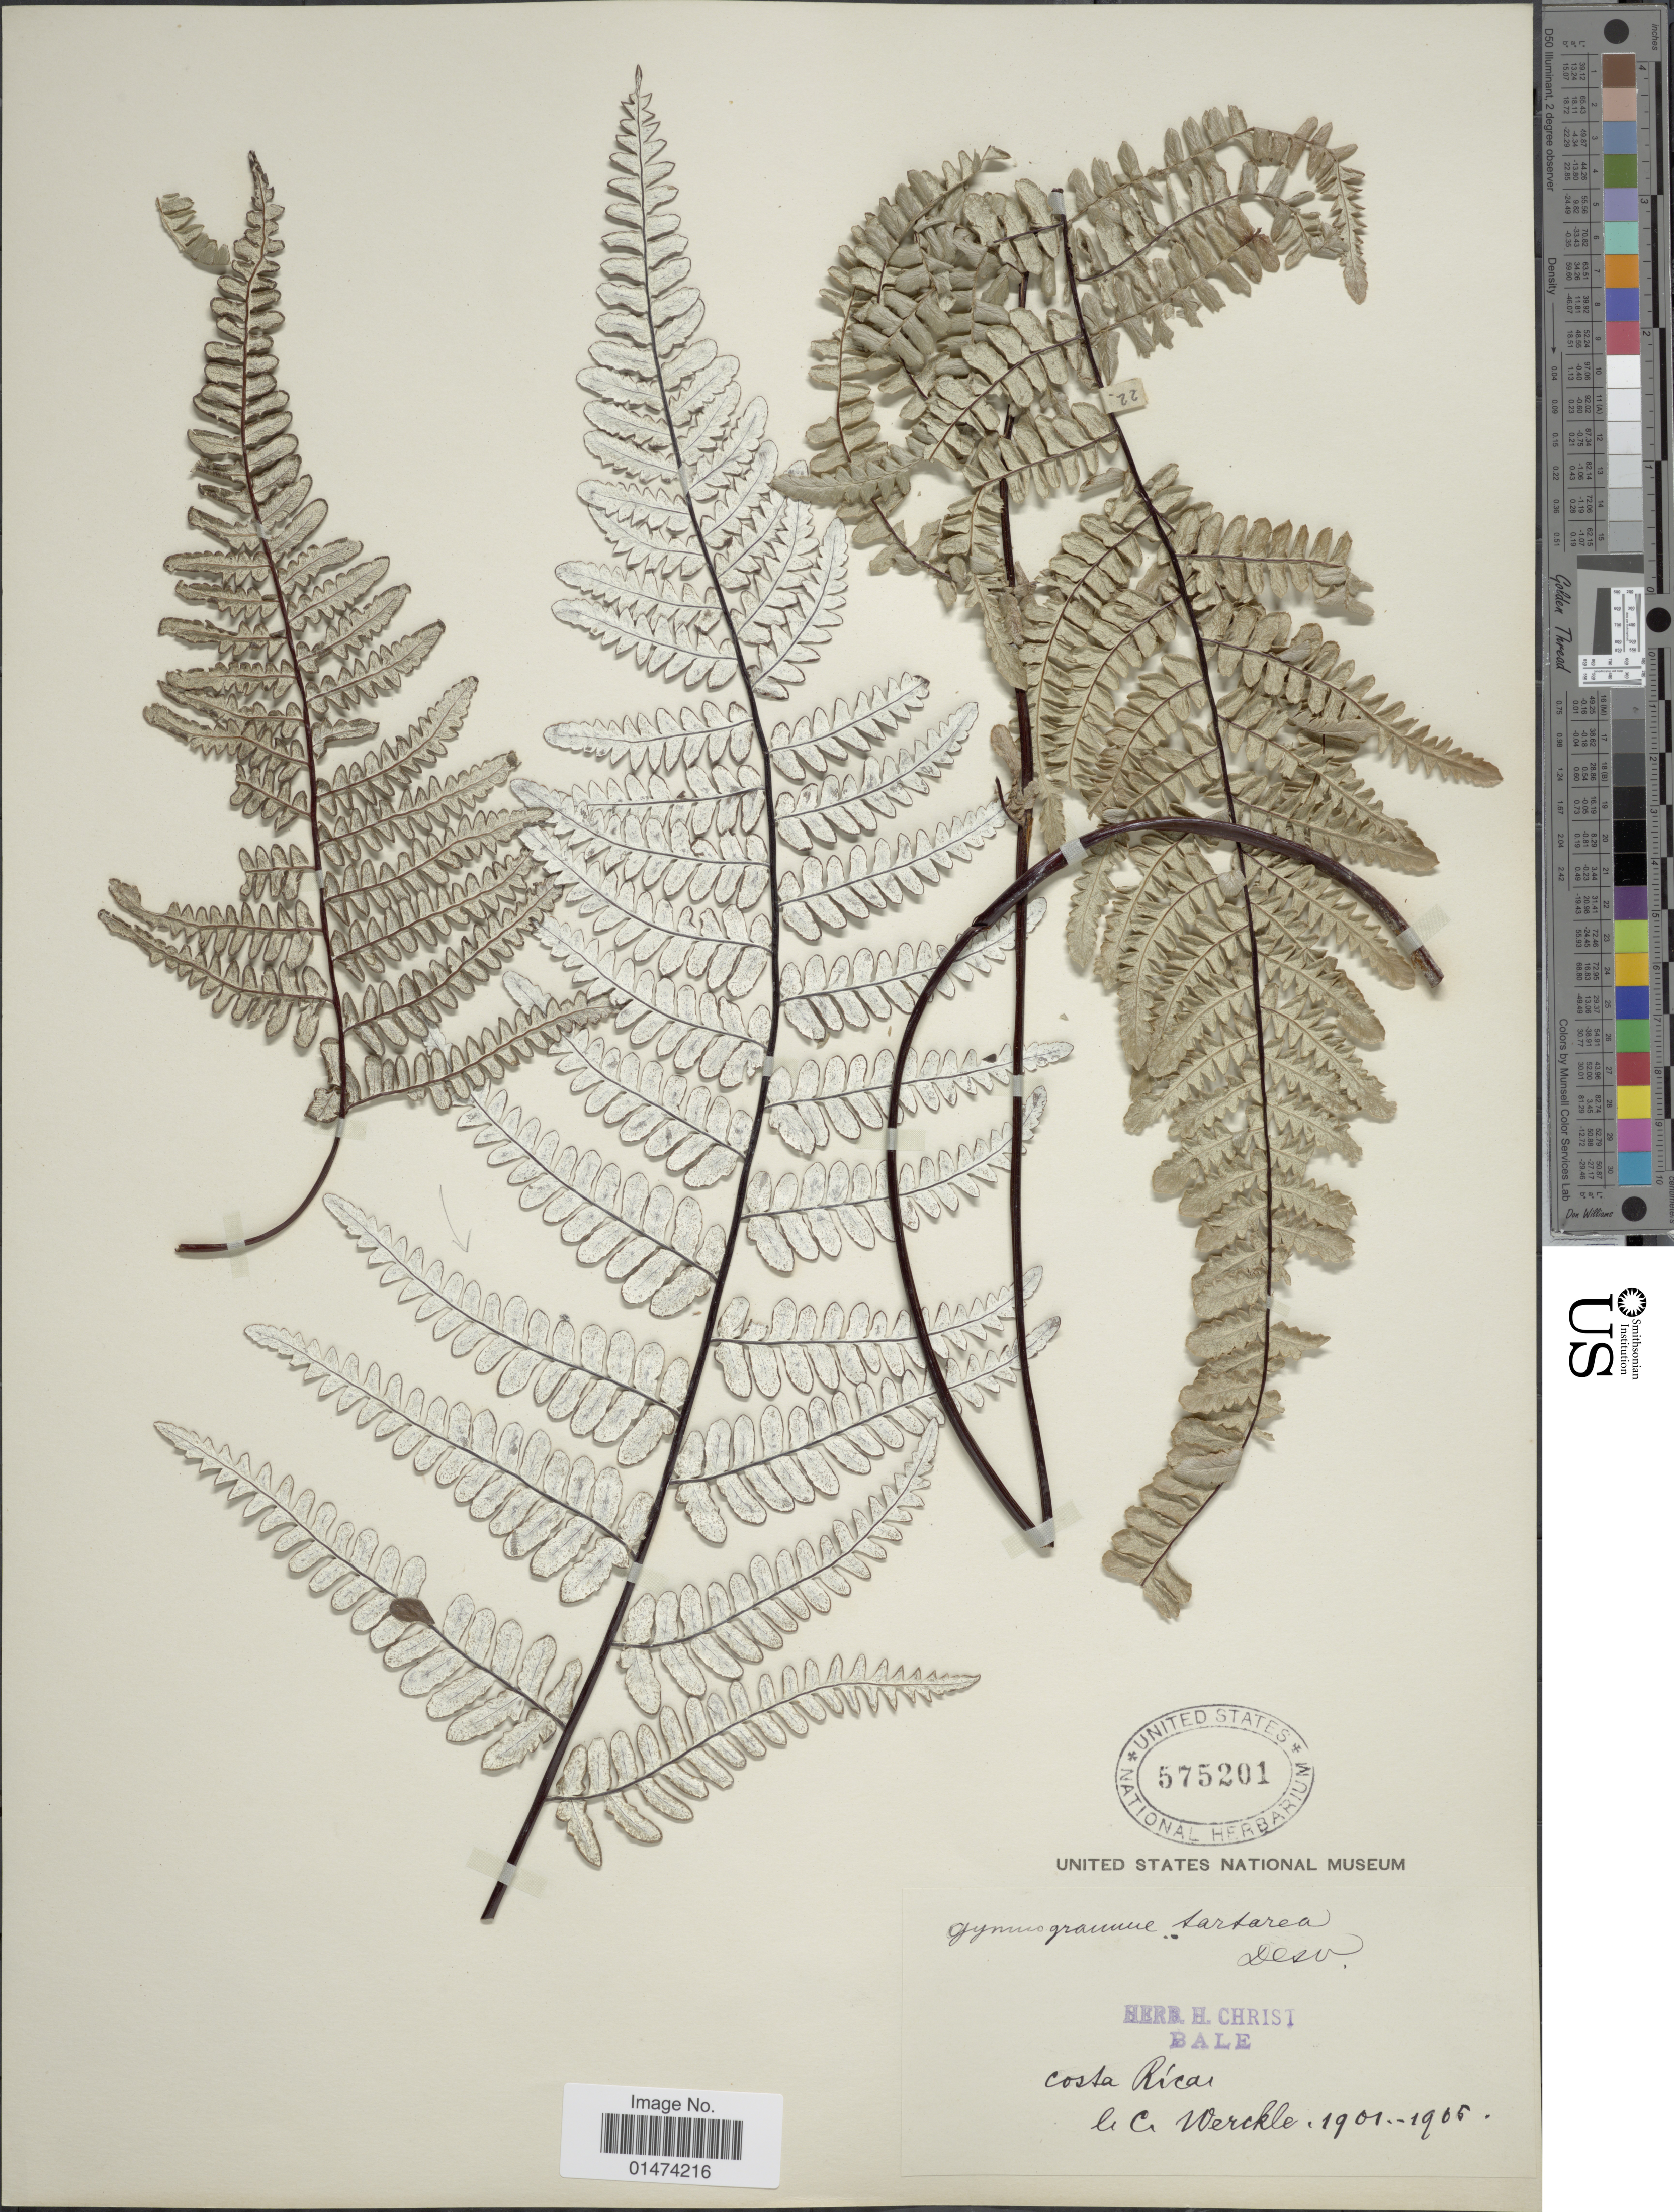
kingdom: Plantae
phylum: Tracheophyta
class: Polypodiopsida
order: Polypodiales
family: Pteridaceae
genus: Pityrogramma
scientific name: Pityrogramma tartarea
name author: (Cav.) Maxon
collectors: C. C Wercklé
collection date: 1901/1905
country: Costa Rica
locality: Costa Rica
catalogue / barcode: US 575201